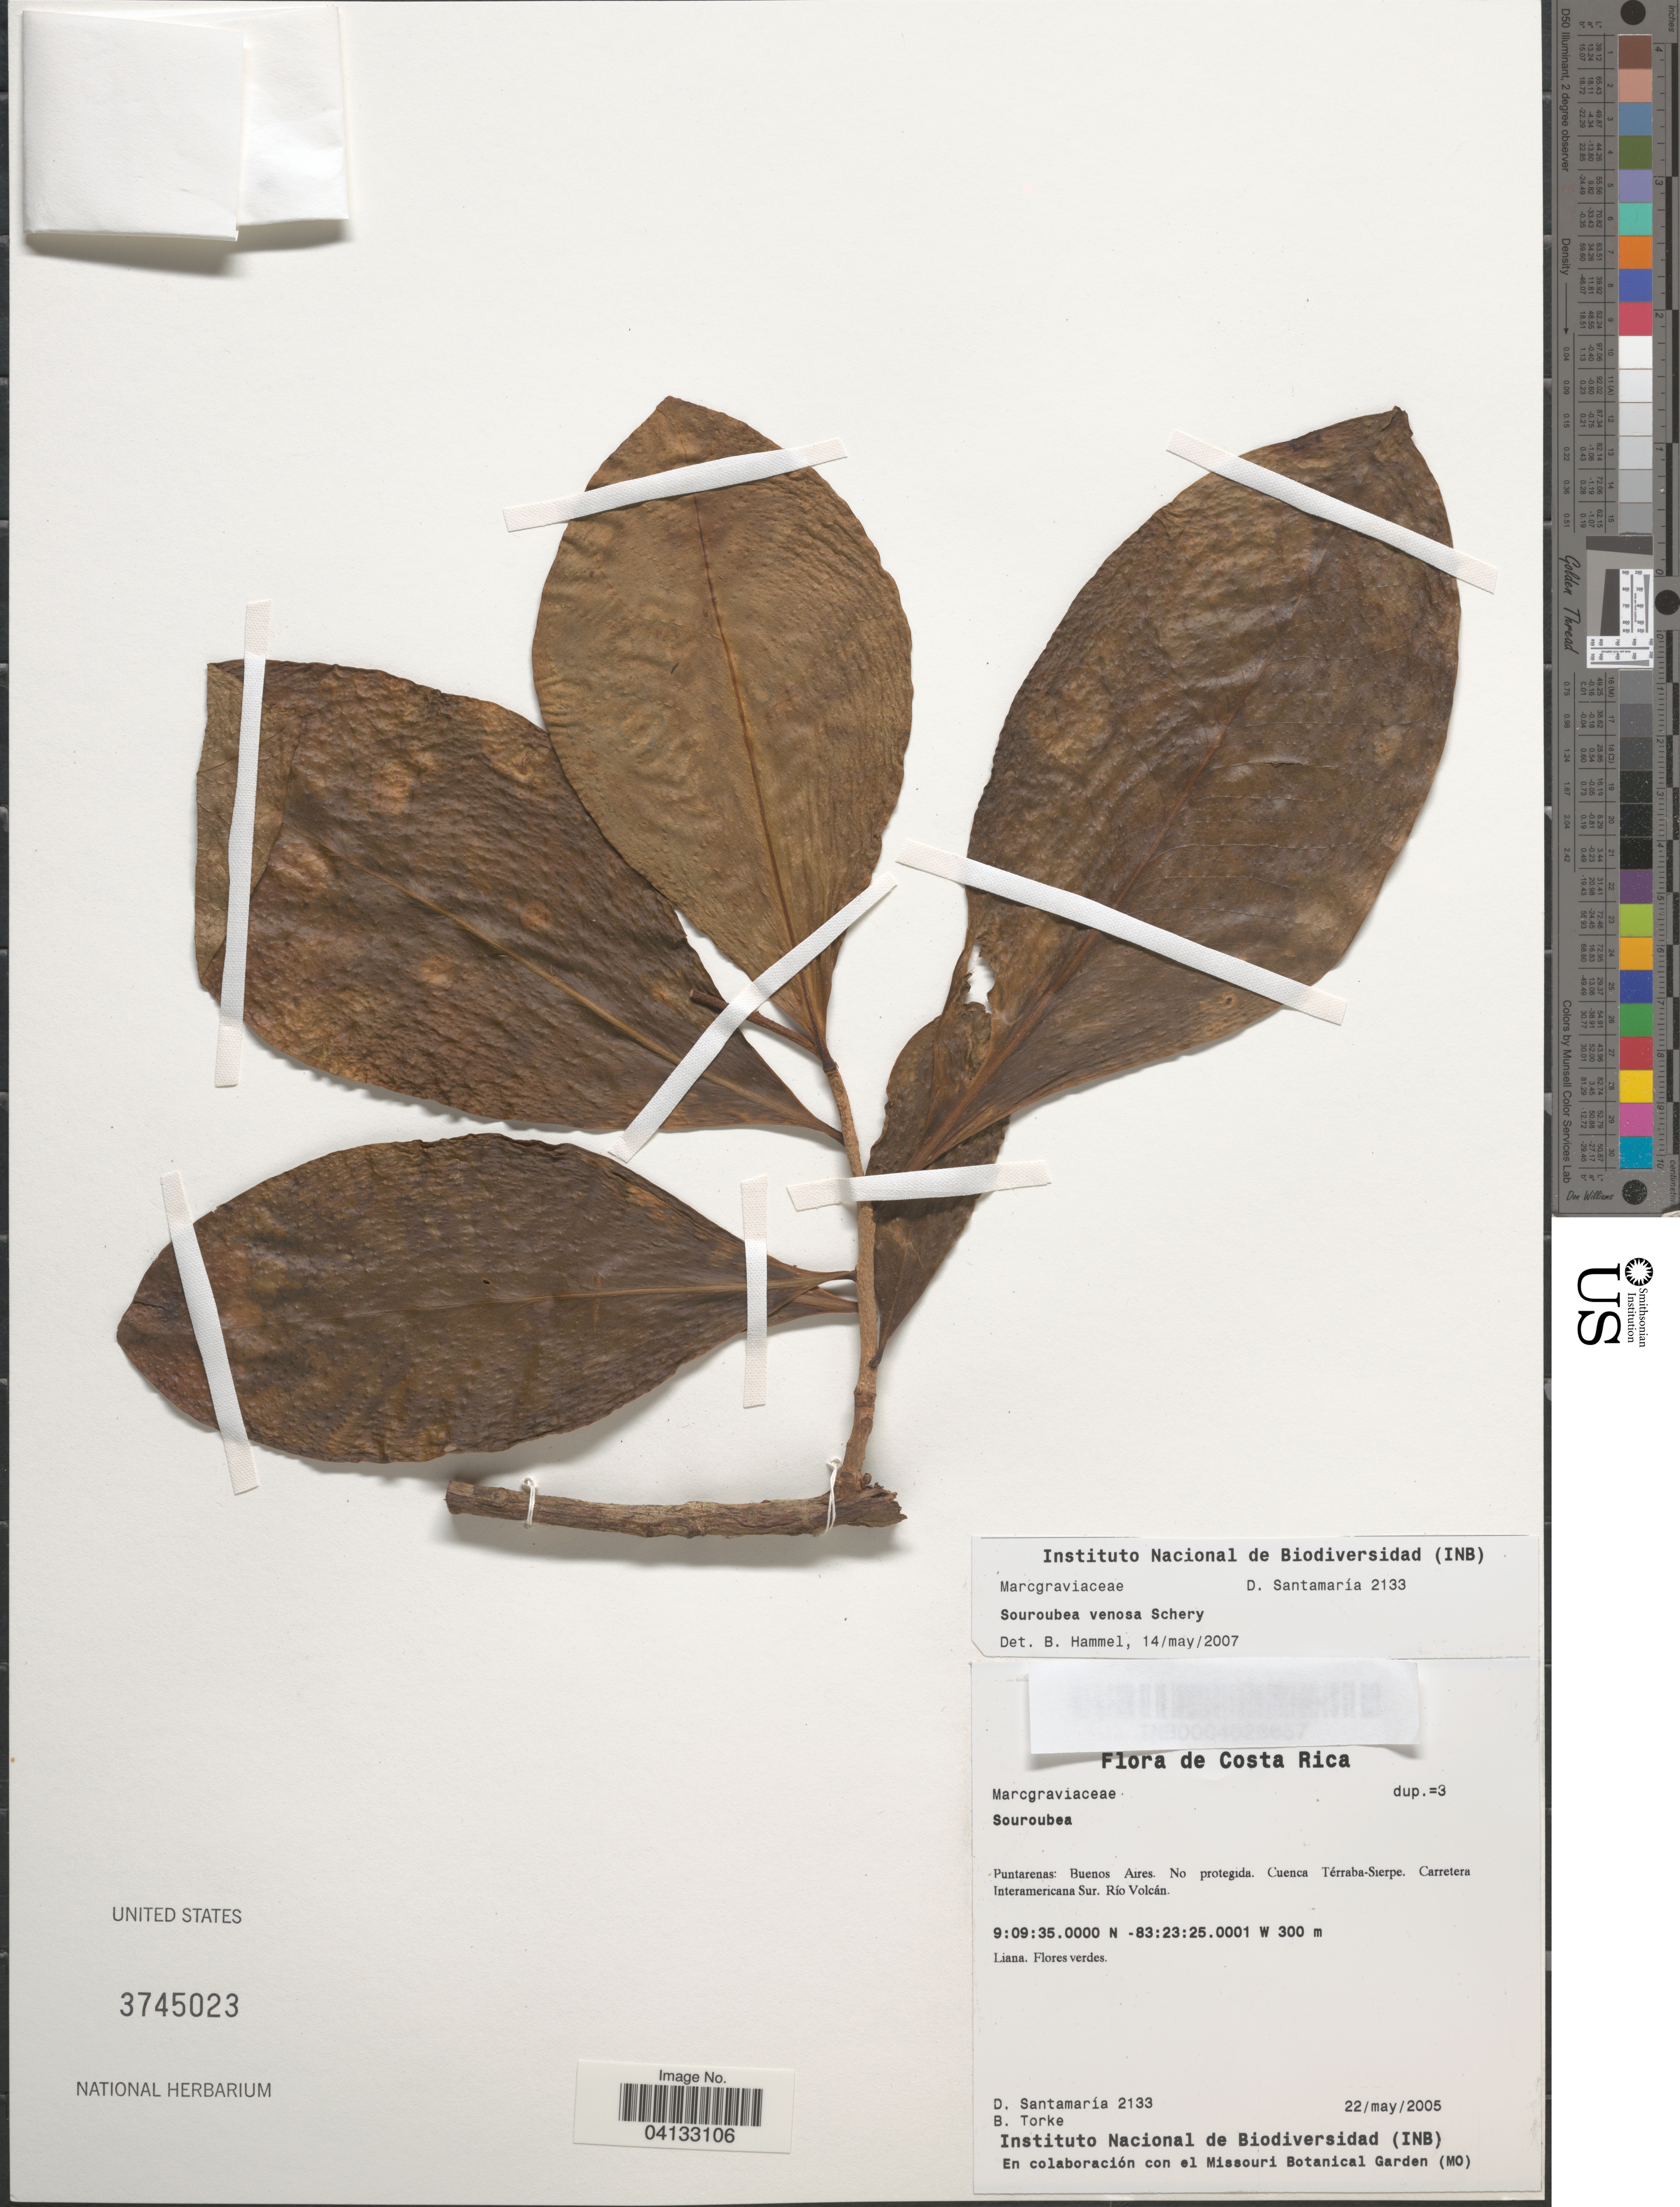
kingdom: Plantae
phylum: Tracheophyta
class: Magnoliopsida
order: Ericales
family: Marcgraviaceae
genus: Souroubea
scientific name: Souroubea venosa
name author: Schery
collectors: D. Santamaria & B. M. Torke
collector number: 2133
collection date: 2005-05-22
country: Costa Rica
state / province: Puntarenas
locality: Buenos Aires. No protegida. Cuenca Térraba-Sierpe. Carretera Interamericana Sur. Río Volcán.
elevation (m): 300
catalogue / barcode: US 3745023